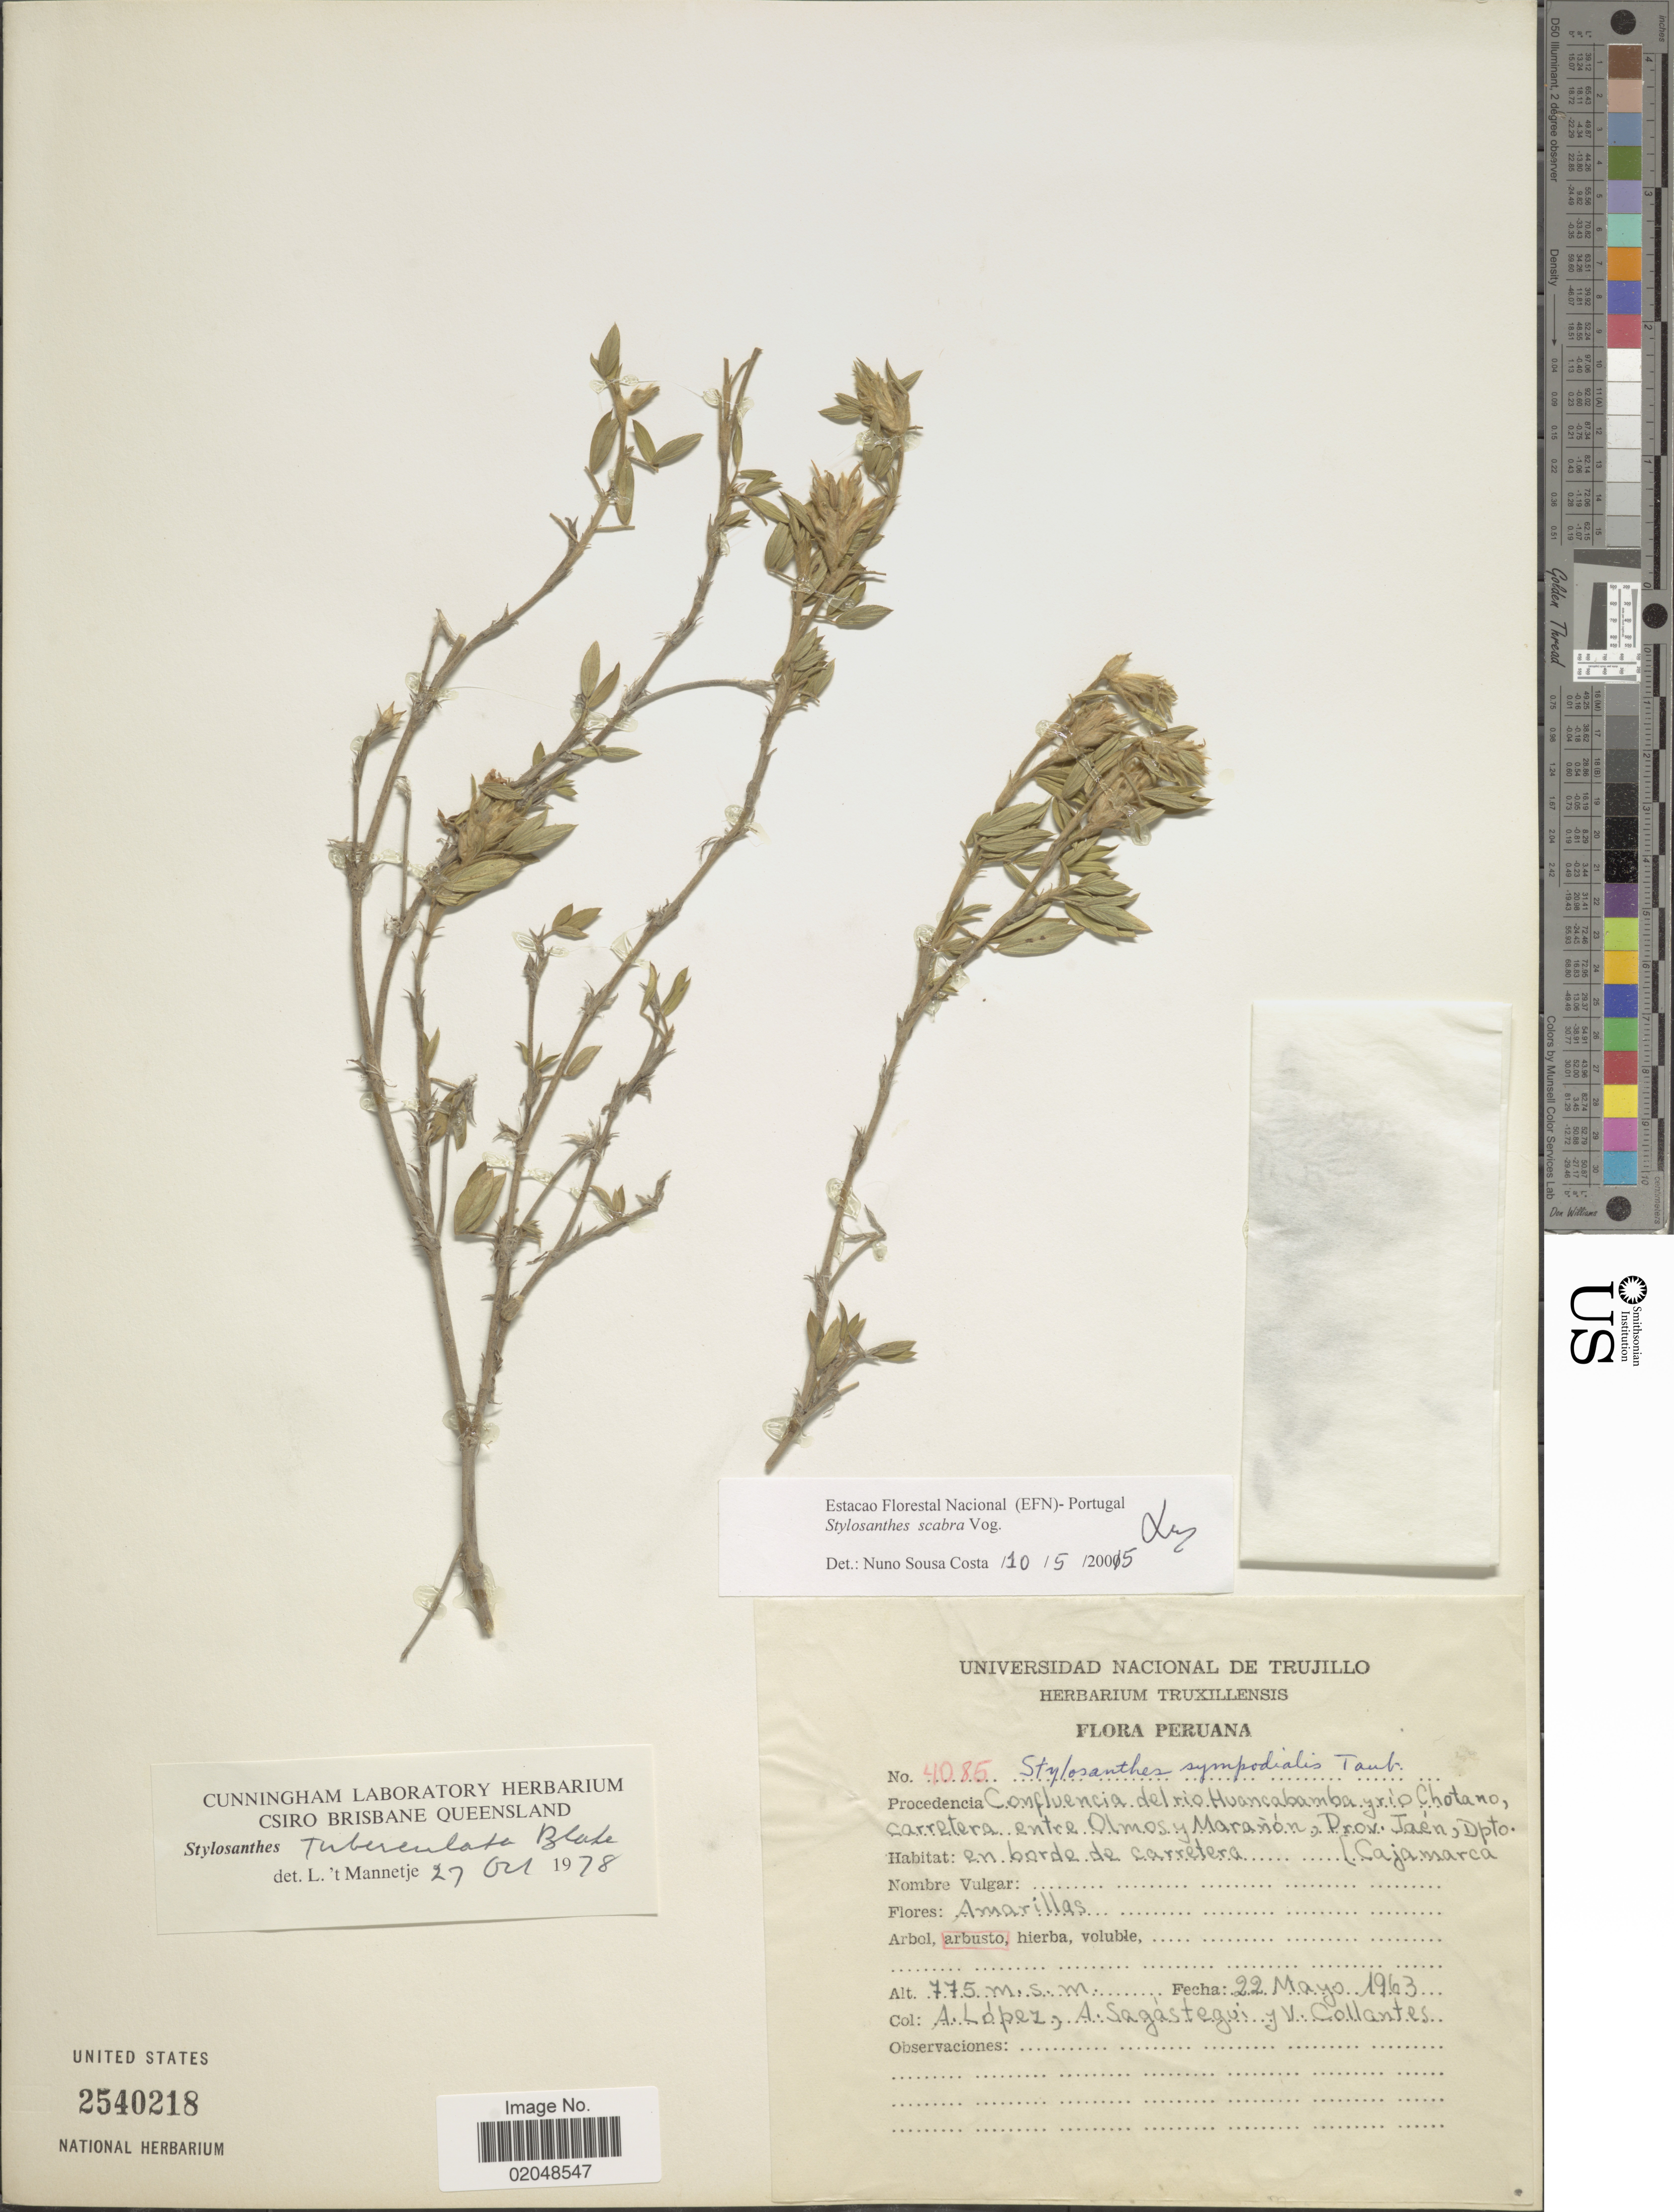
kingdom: Plantae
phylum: Tracheophyta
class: Magnoliopsida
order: Fabales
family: Fabaceae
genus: Stylosanthes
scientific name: Stylosanthes scabra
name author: Vogel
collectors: A. López, A. Sagástequi & V. Collantes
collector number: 4085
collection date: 1963-05-22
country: Peru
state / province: Cajamarca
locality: Confluencia del rio Huancabamba y Rio Chotano, carretera entre Olmos y Maranon, Prov. Jaen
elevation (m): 775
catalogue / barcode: US 2540218